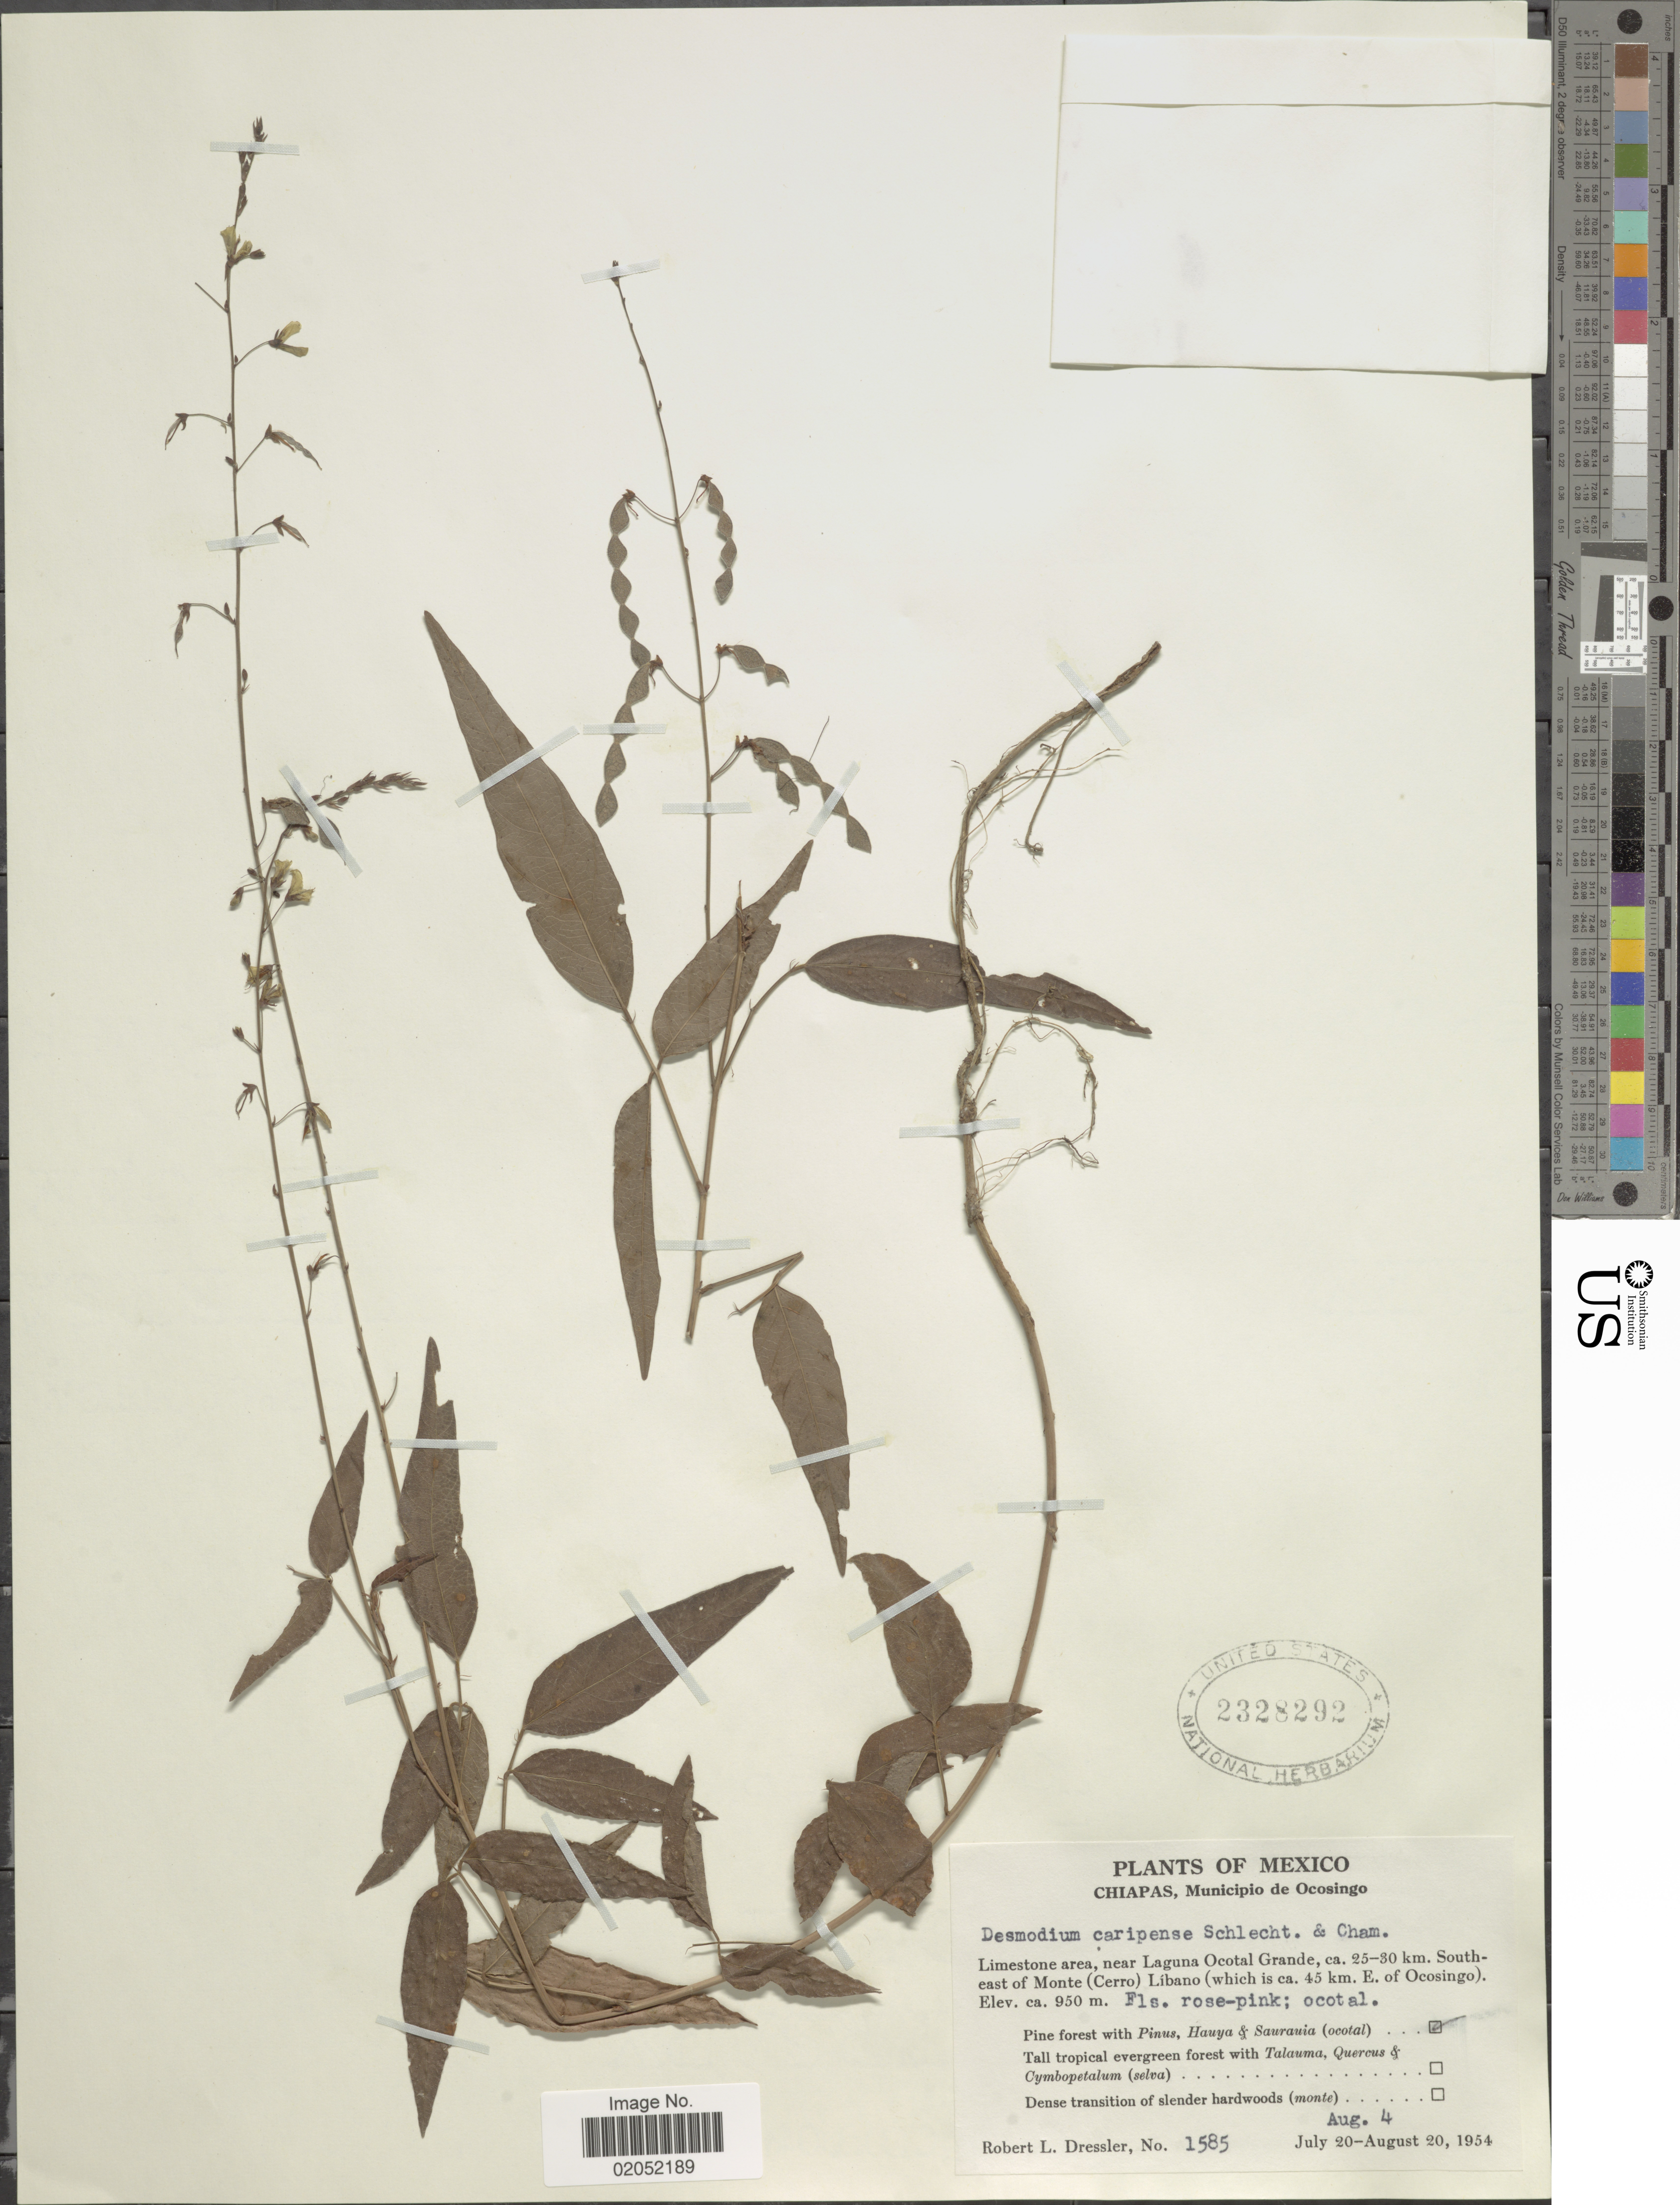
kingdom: Plantae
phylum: Tracheophyta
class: Magnoliopsida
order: Fabales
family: Fabaceae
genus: Desmodium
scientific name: Desmodium caripense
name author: (Kunth) G. Don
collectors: R. Dressler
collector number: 1585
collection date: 1954-07-20/1954-08-20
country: Mexico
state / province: Chiapas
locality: Chiapas, Municipio de Ocosingo. Limestone area, near Laguna Ocotal Grande, ca. 25-30 km. South-east of Monte (cerro) Libano (which is ca. 45 km E. of Ocosingo).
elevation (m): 950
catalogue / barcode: US 2328292